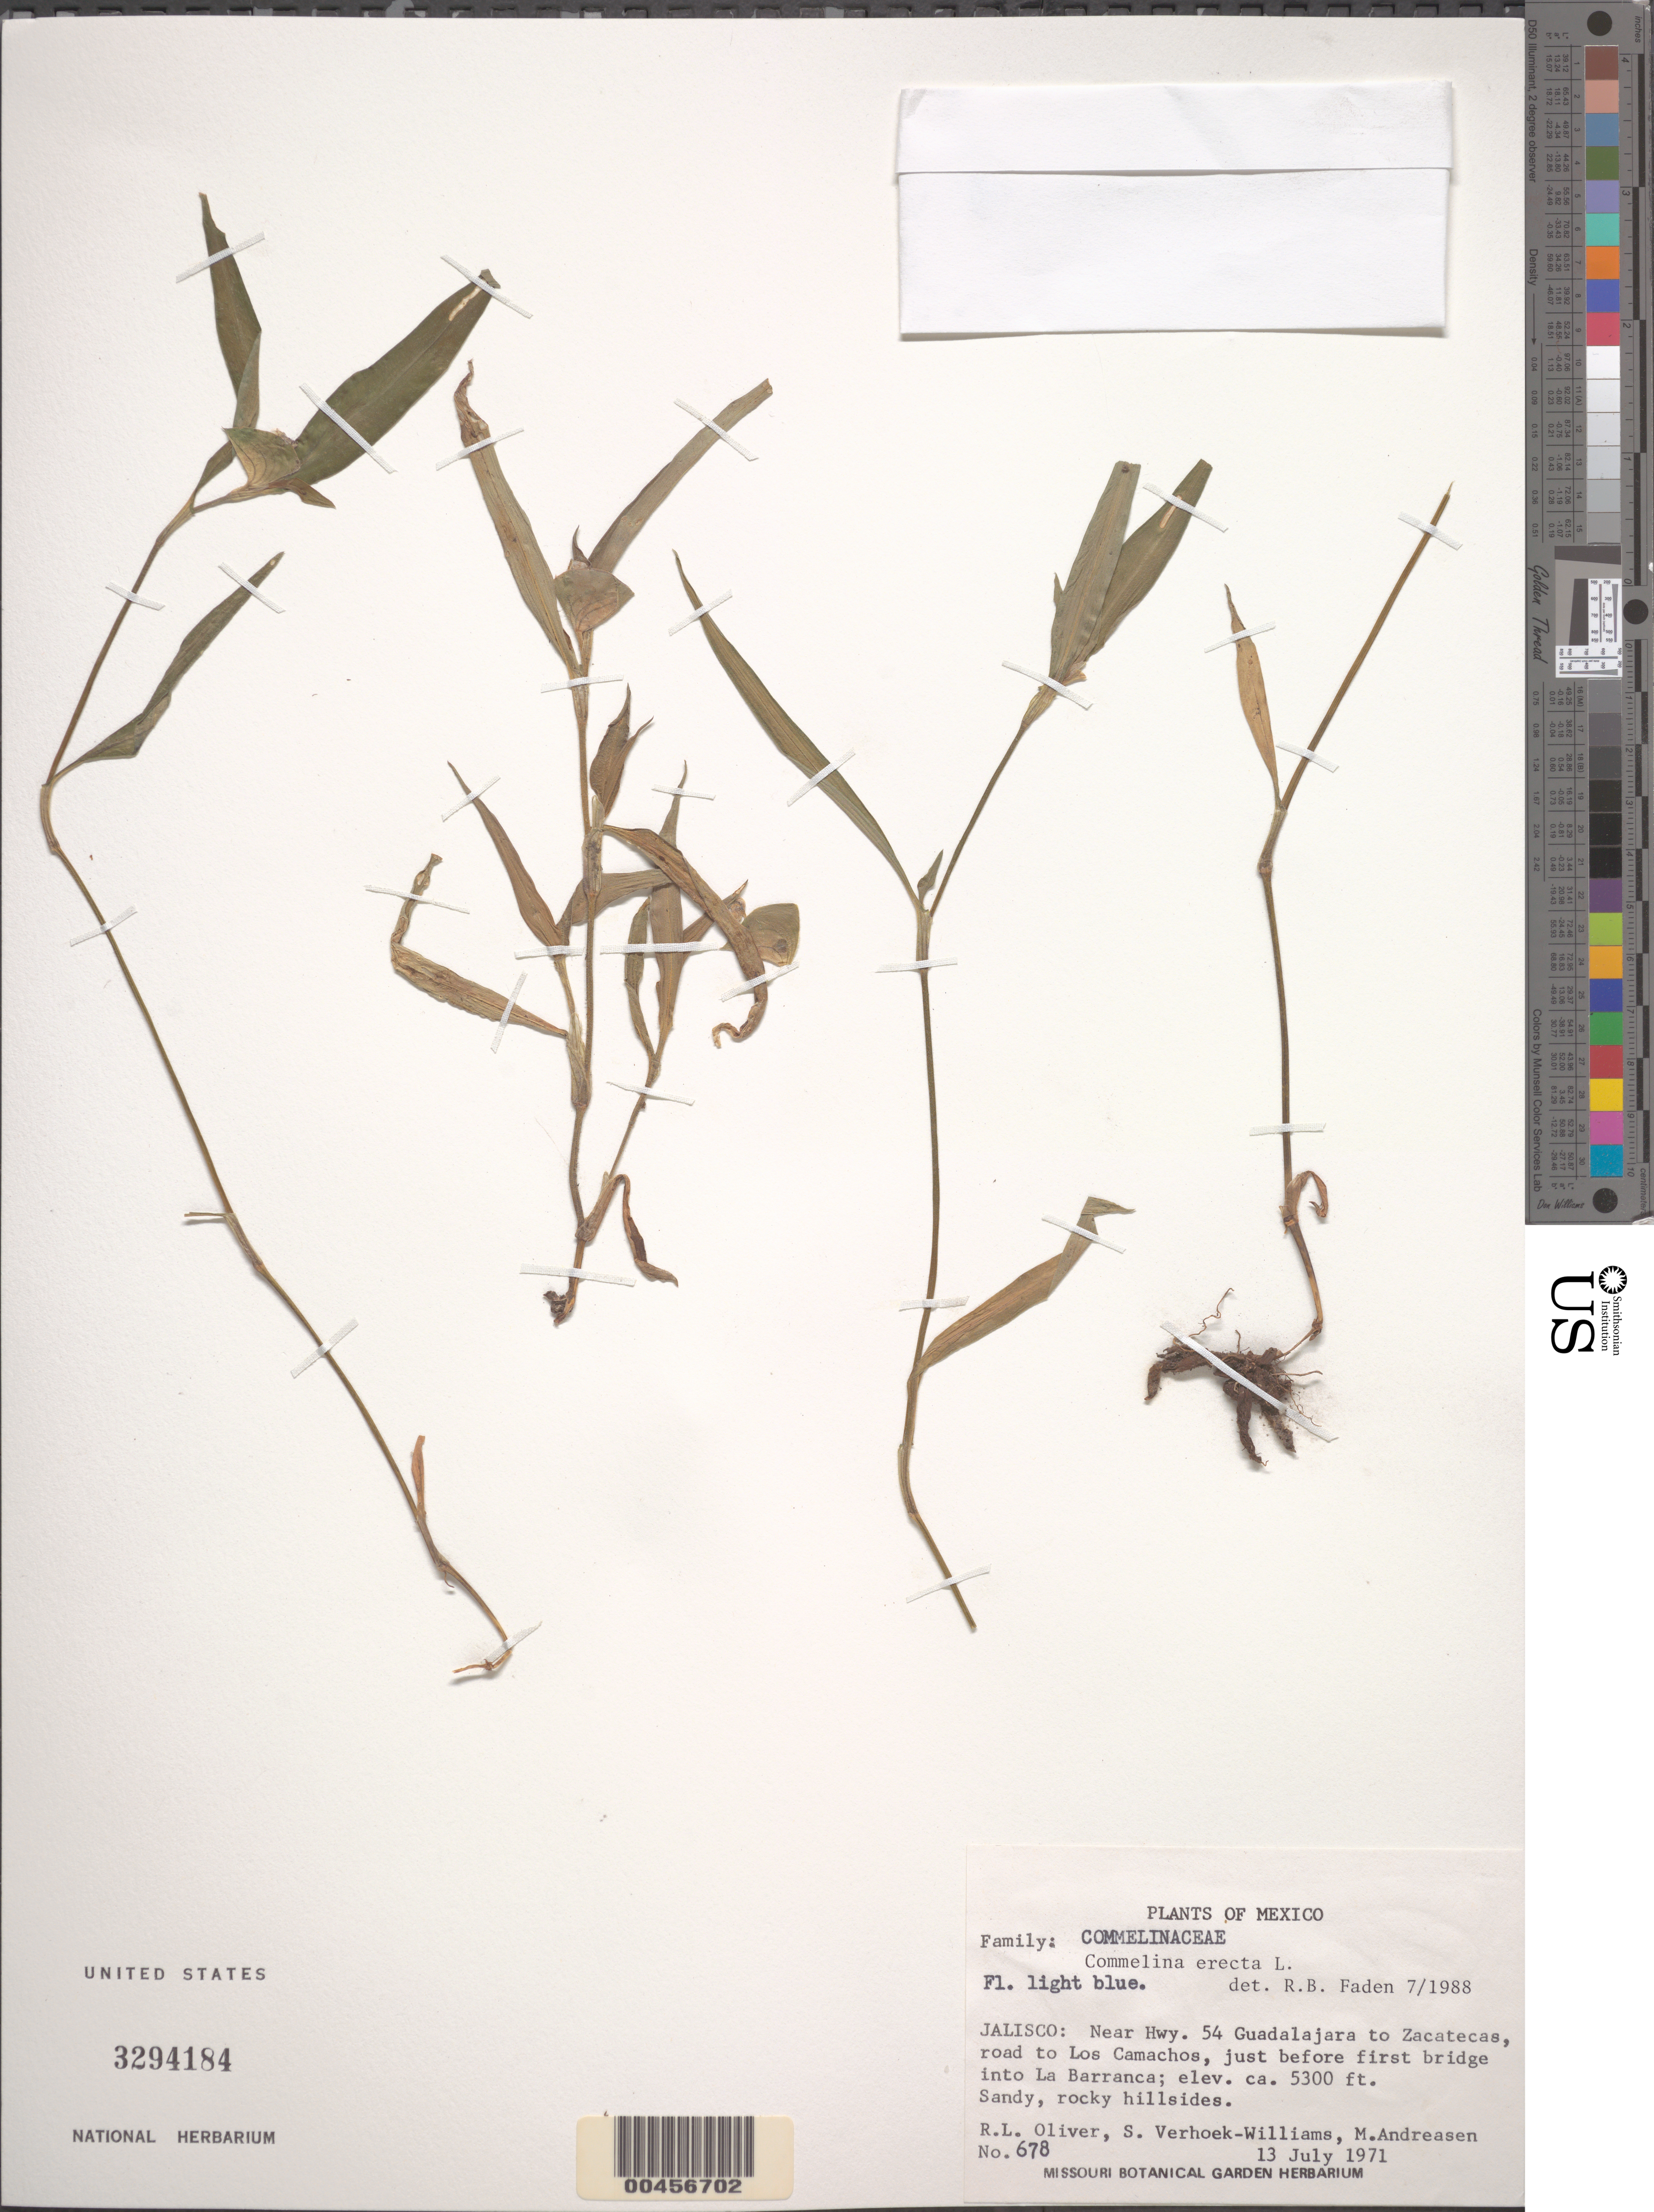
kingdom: Plantae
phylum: Tracheophyta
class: Liliopsida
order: Commelinales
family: Commelinaceae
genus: Commelina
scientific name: Commelina erecta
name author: L.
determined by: Faden, Robert B., (US), Smithsonian Institution - National Museum of Natural History (UNITED STATES)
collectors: R. L. Oliver, S. E. Verhoek-Williams & M. Andreasen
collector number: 678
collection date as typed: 13 Jul 1971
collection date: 1971-07-13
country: Mexico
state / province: Jalisco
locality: Near Guadalajara to Zacatecas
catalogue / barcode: US 3294184